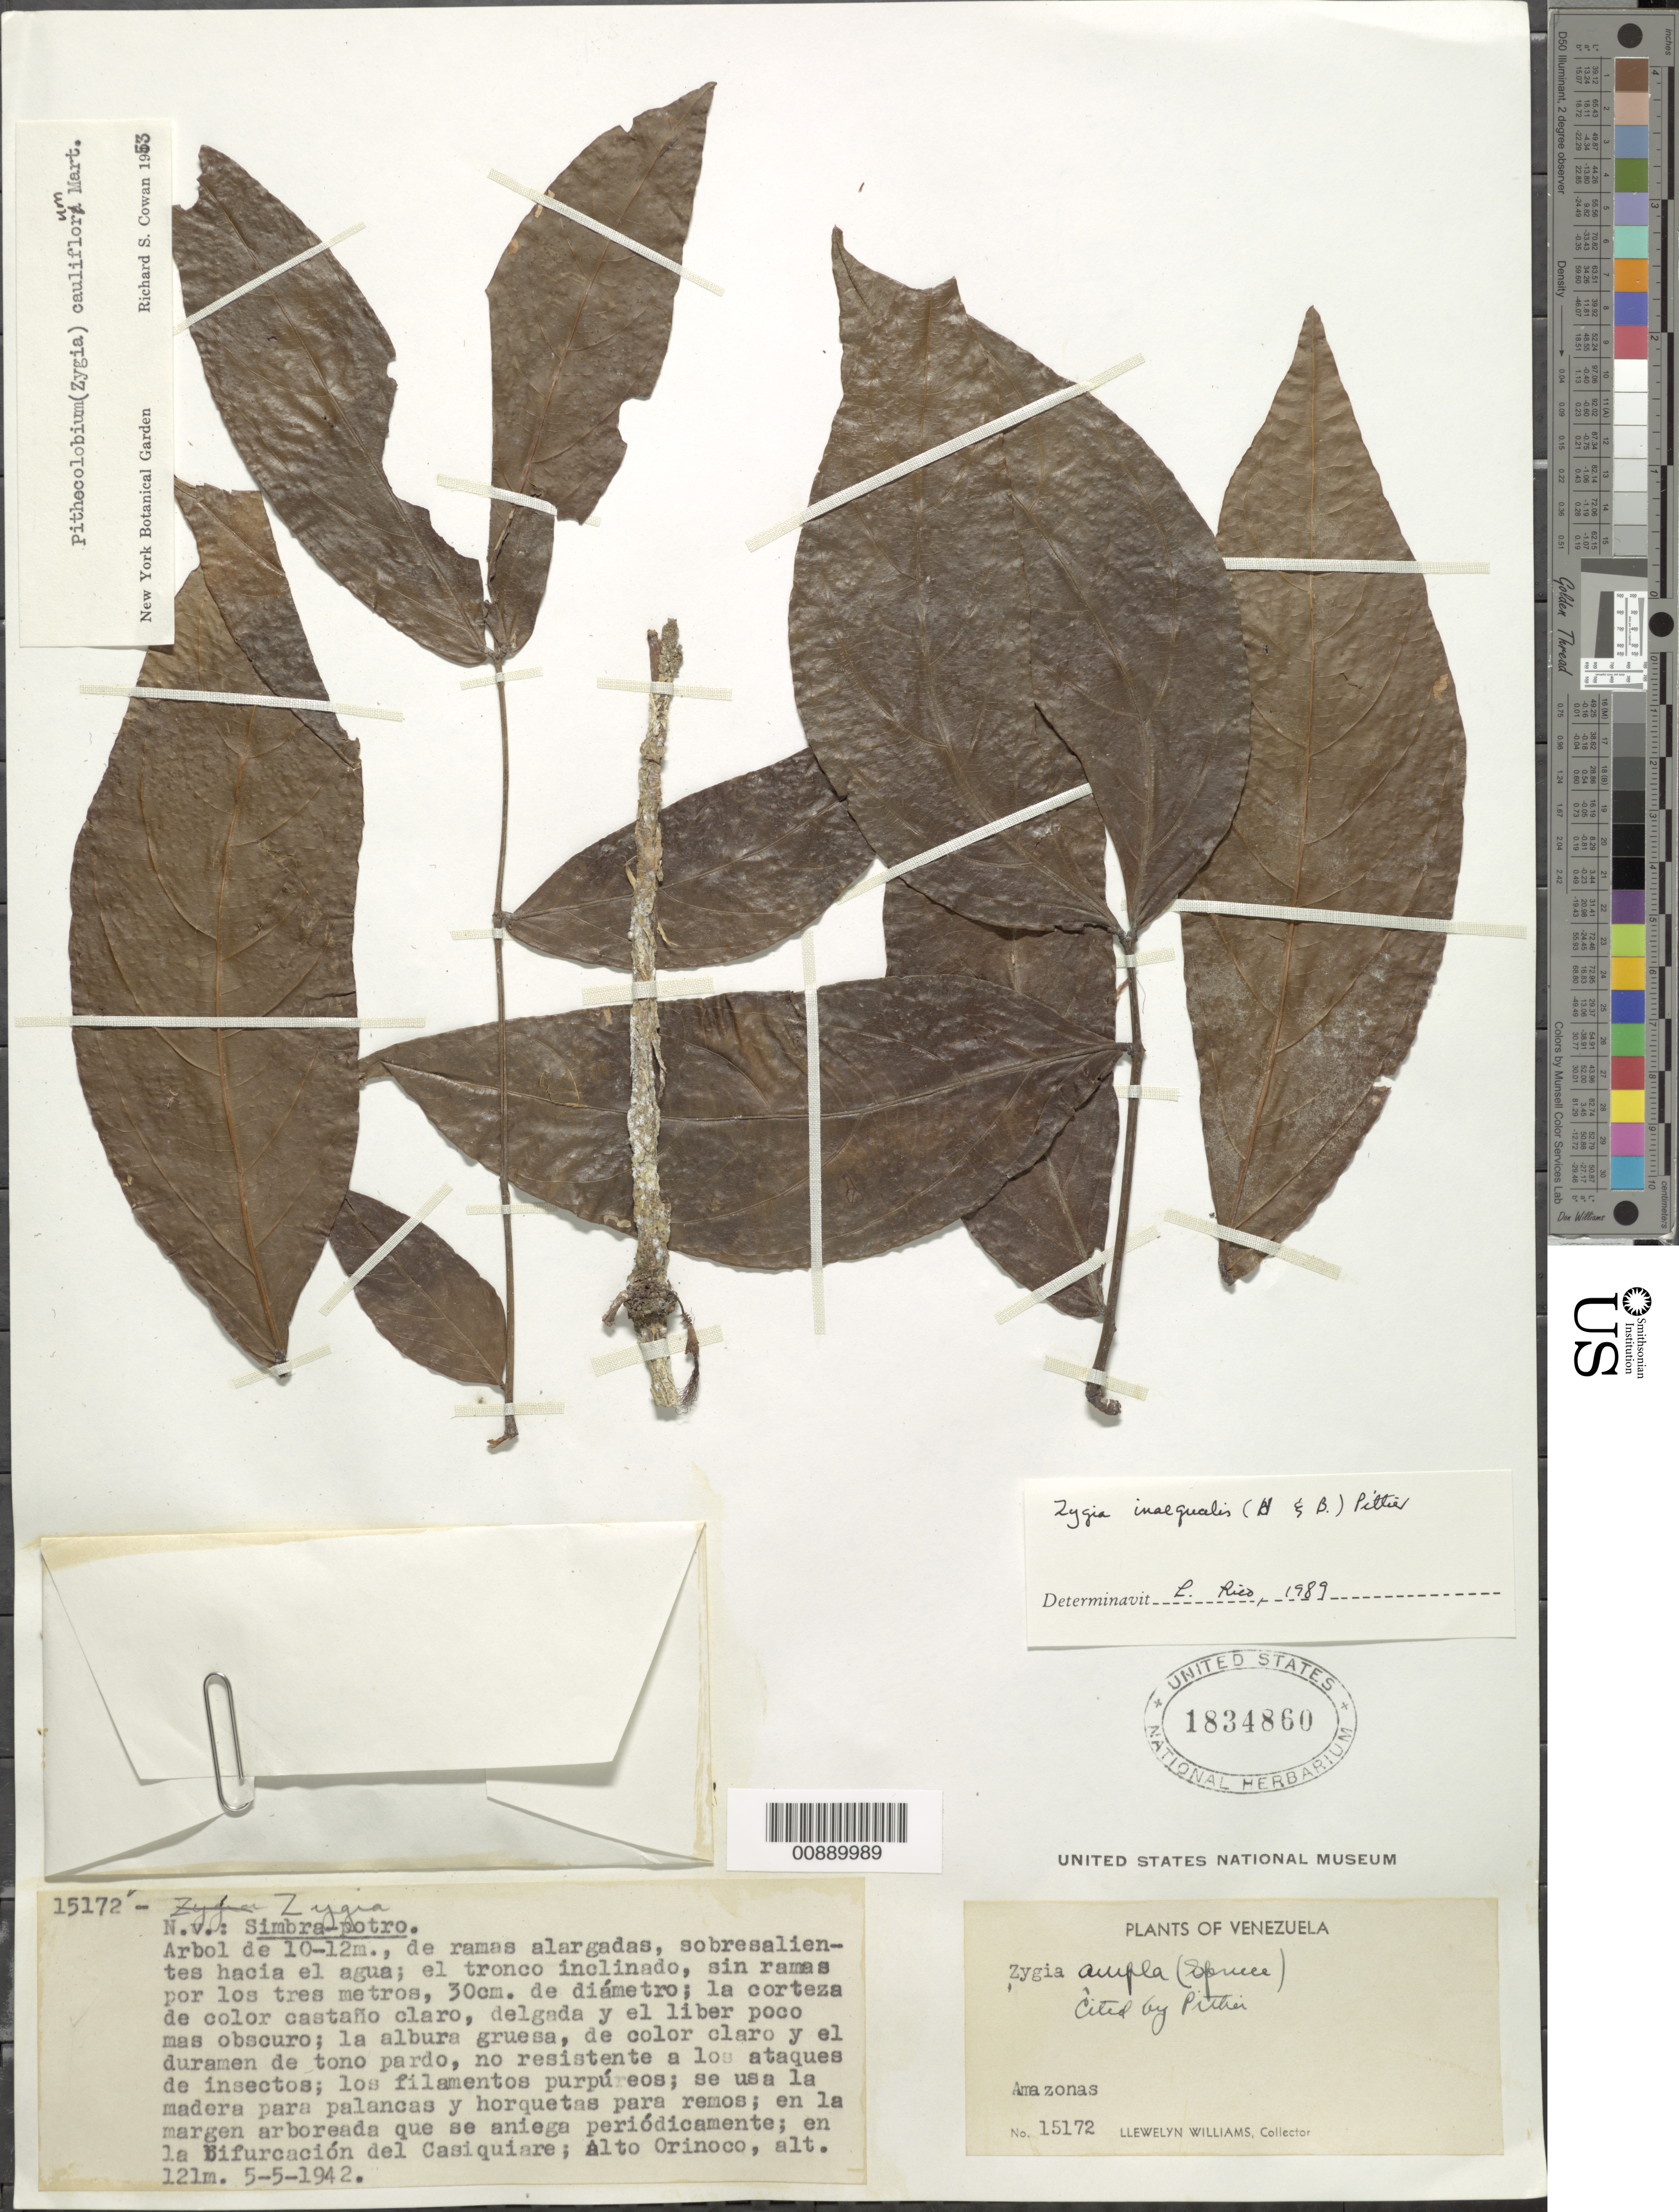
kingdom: Plantae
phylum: Tracheophyta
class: Magnoliopsida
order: Fabales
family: Fabaceae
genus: Zygia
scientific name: Zygia inaequalis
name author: (Humb. & Bonpl. ex Willd.) Pittier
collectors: Ll. Williams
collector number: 15172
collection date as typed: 5-May-42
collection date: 1942-05-05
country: Venezuela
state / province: Amazonas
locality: Casiquiare, cerca de la bifurcacion del, Alto Orinoco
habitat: Margen arboreada que se aniega periodicamente; sobresalientes hacia el agua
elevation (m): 121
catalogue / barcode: US 1834860